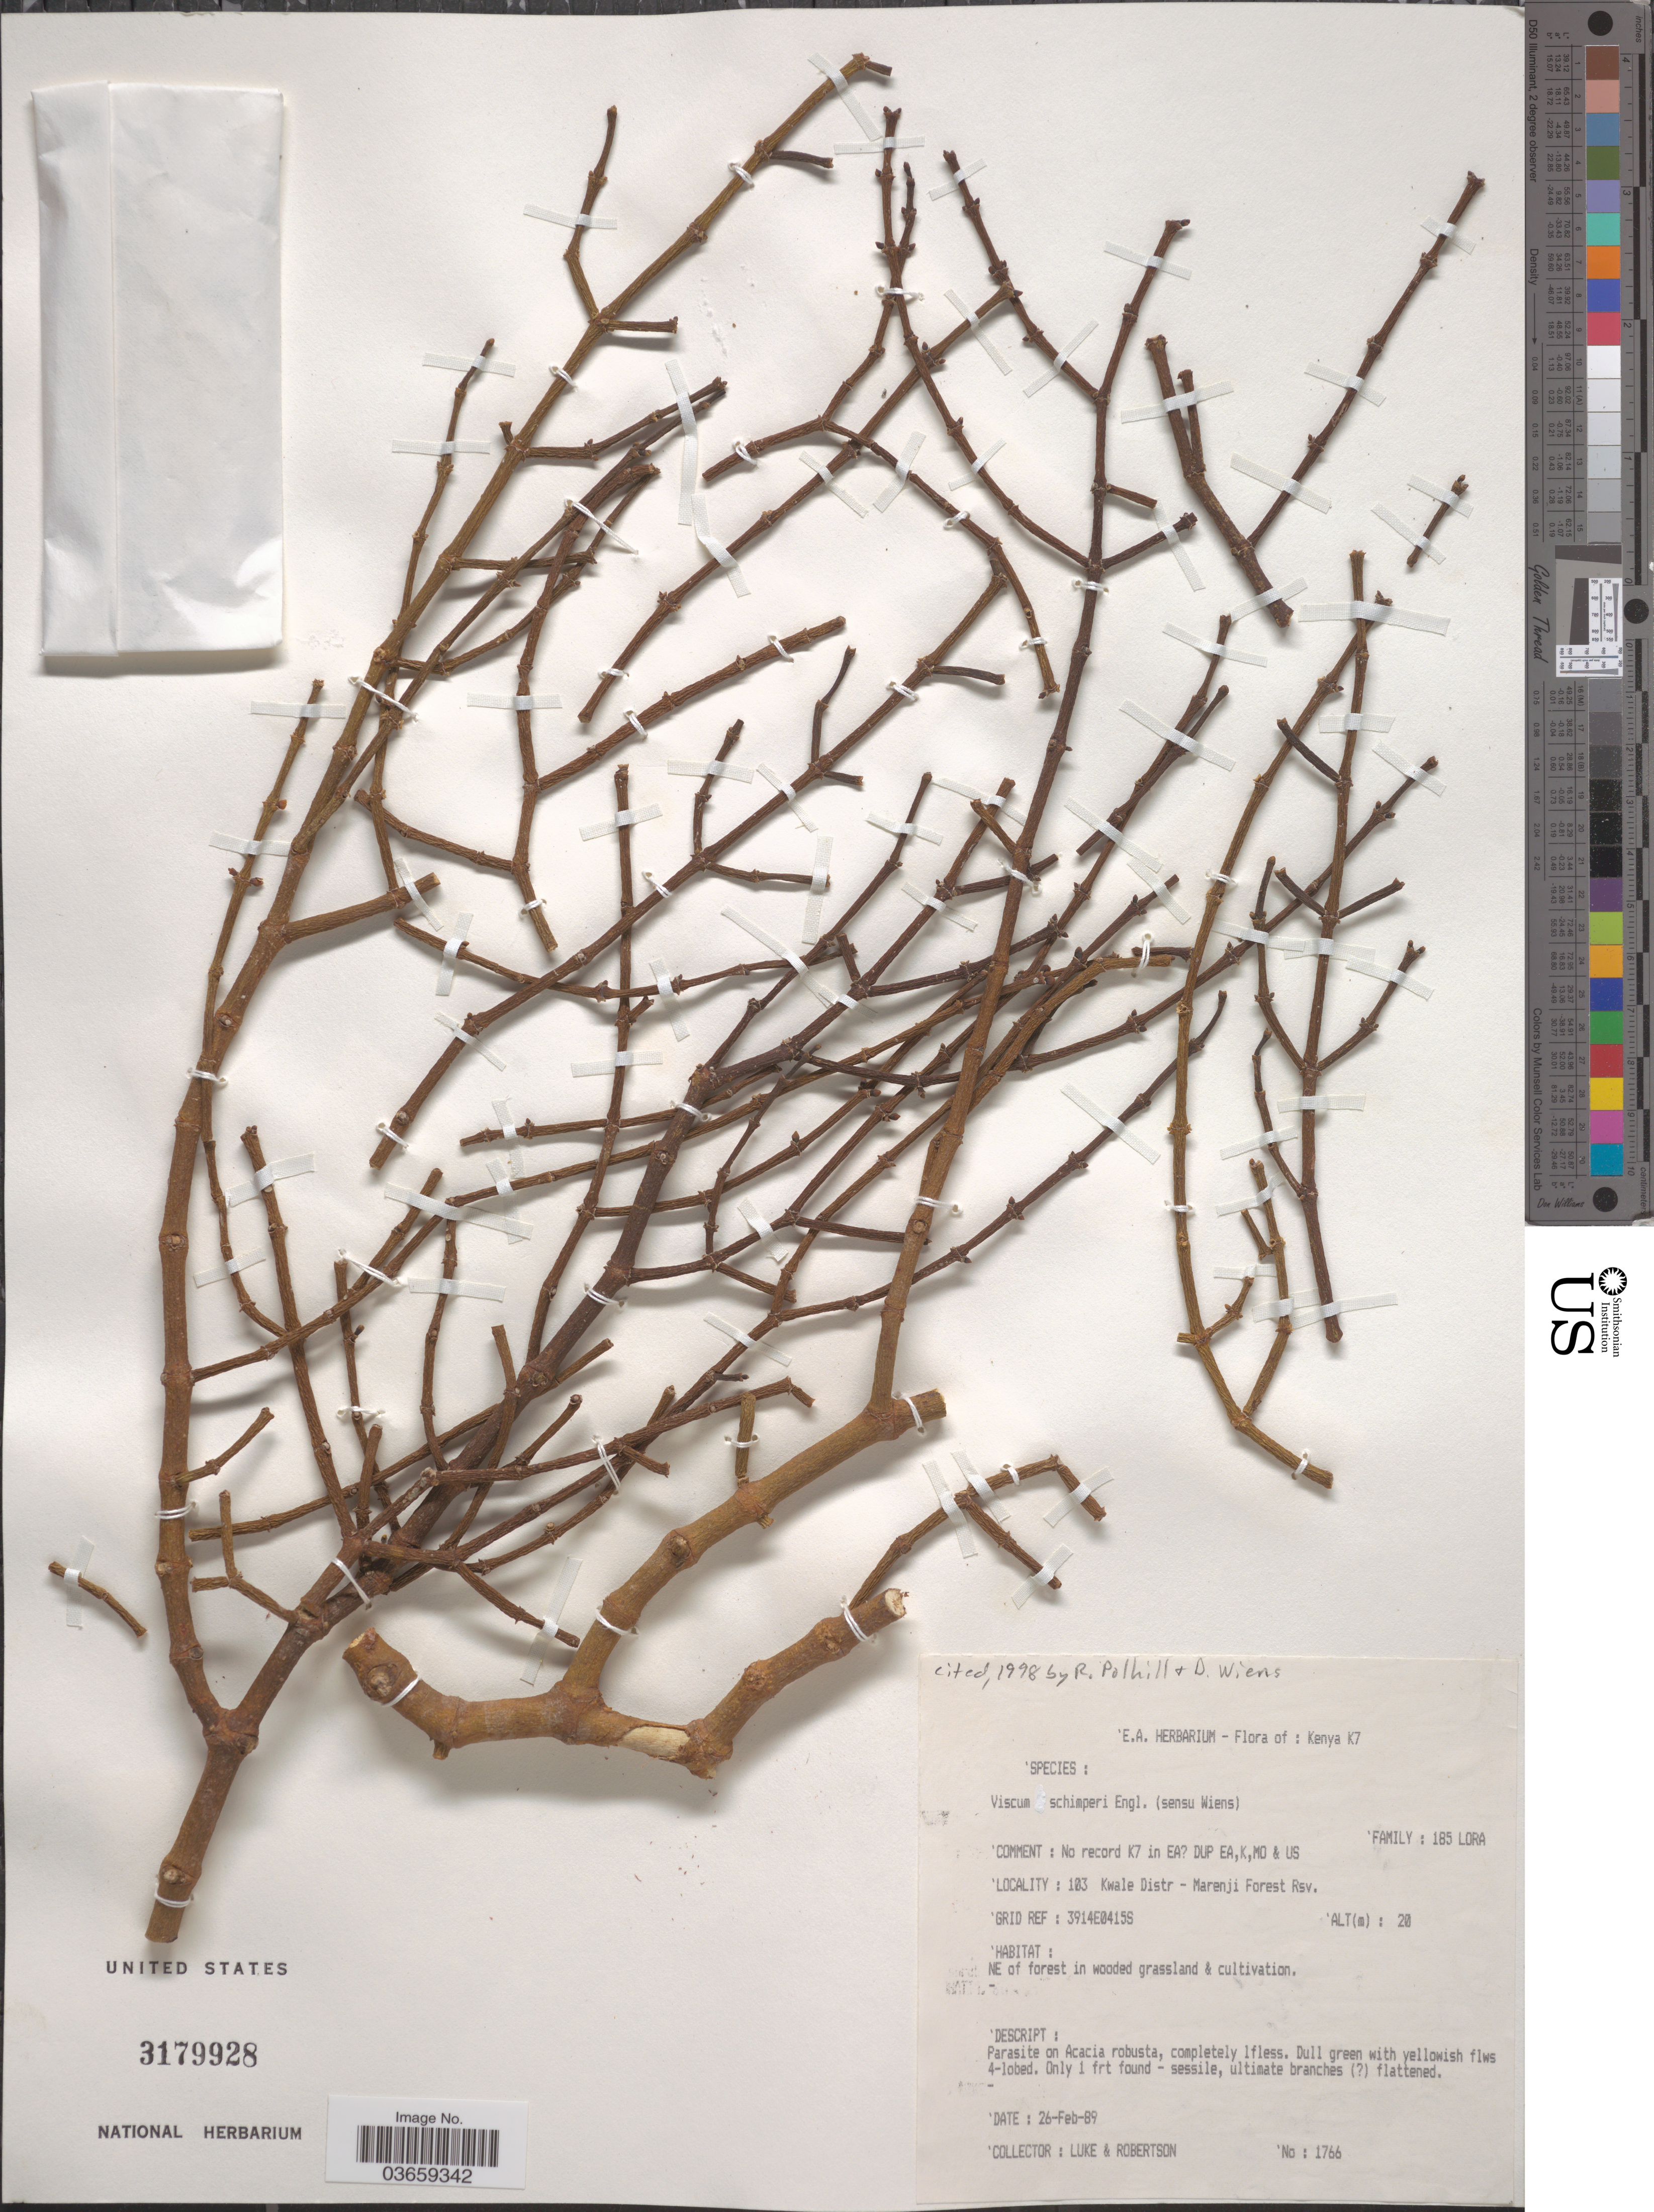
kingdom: Plantae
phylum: Tracheophyta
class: Magnoliopsida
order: Santalales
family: Viscaceae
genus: Viscum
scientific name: Viscum schimperi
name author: Engl.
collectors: -. Luke & -. Robertson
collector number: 1766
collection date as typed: Transcribed d/m/y: 26/2/89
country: Kenya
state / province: Kwale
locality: Kenya K7. 103 Kwale Distr - Marenji Forest Rsv.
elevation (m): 20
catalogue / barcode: US 3179928